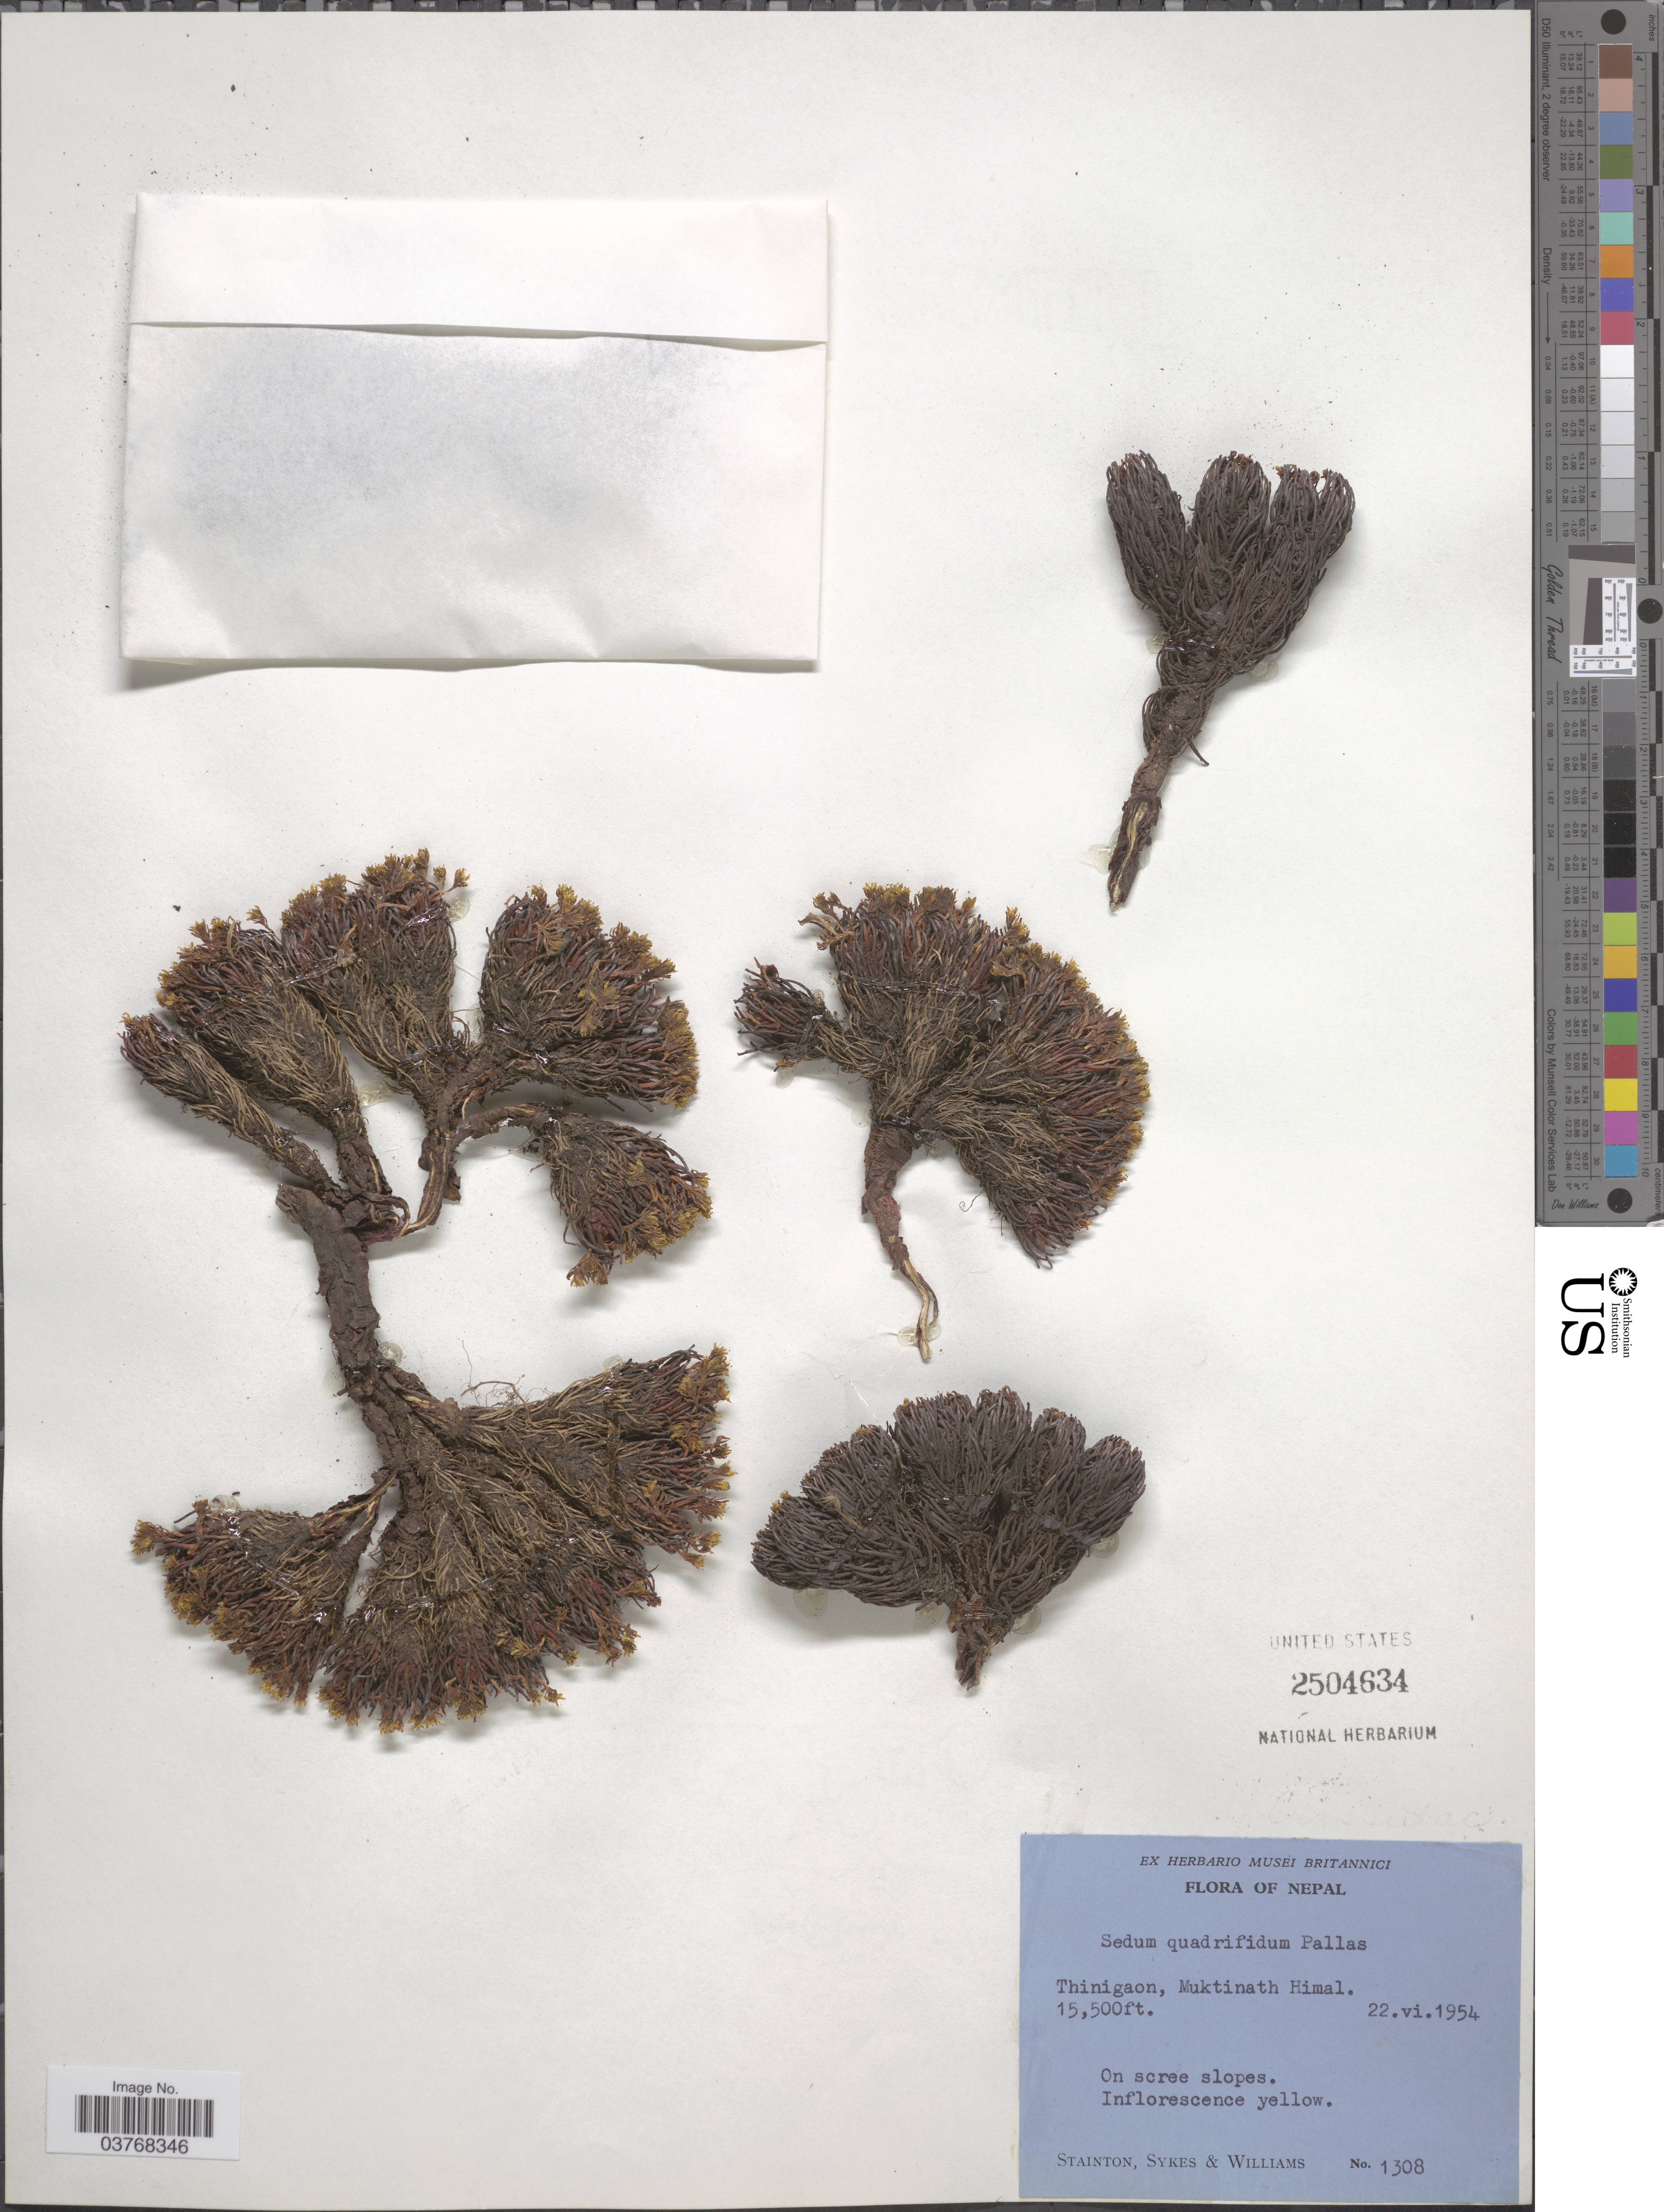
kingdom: Plantae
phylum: Tracheophyta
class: Magnoliopsida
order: Saxifragales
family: Crassulaceae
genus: Rhodiola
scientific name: Rhodiola quadrifida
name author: (Pall.) Fisch. & C.A. Mey.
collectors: -. Stainton, Sykes, -- & -- Williams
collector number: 1308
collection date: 1954-06-22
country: Nepal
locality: Thinigaon, Muktinath Himal.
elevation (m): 4724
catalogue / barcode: US 2504634